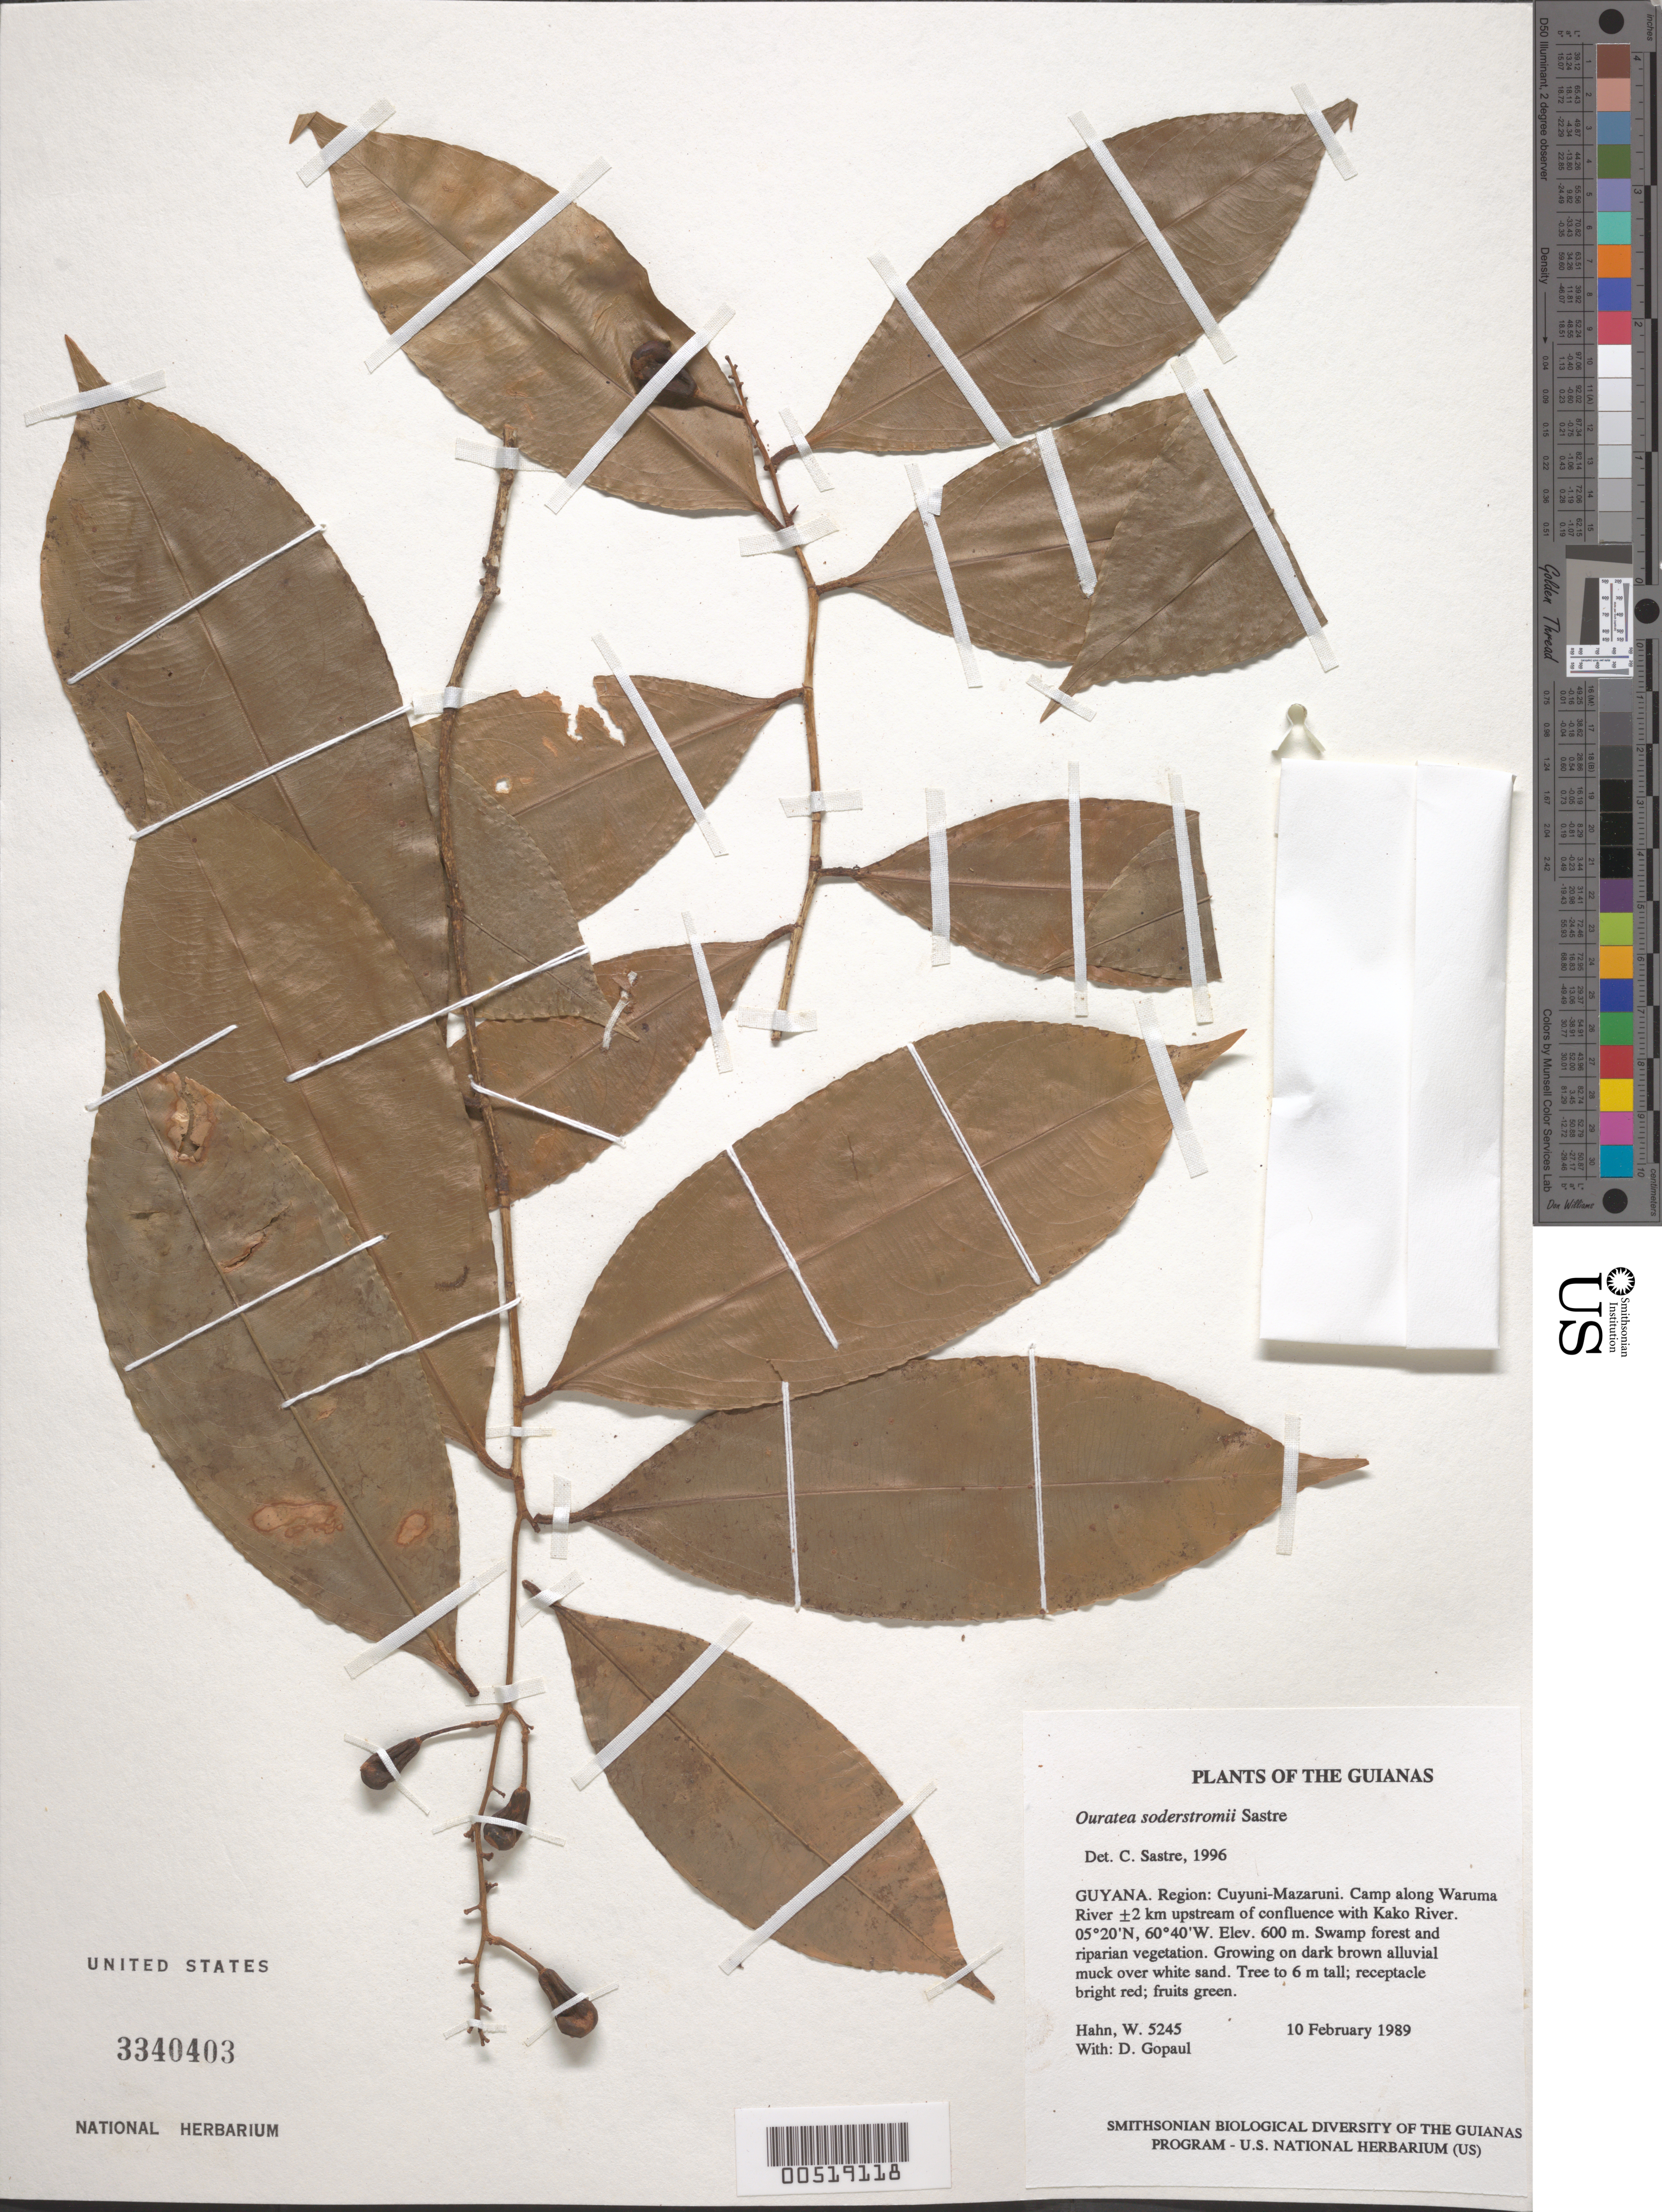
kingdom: Plantae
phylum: Tracheophyta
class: Magnoliopsida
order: Malpighiales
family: Ochnaceae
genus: Ouratea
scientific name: Ouratea soderstromii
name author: Sastre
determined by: Sastre, C. H. L.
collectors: W. Hahn & D. Gopaul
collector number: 5245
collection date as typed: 10 February 1989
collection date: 1989-02-10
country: Guyana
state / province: Cuyuni-Mazaruni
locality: Camp along Waruma River ±2 km upstream of confluence with Kako River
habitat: Swamp forest and Riparian vegetation Growing on dark brown alluvial muck over white sand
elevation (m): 600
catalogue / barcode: US 3340403